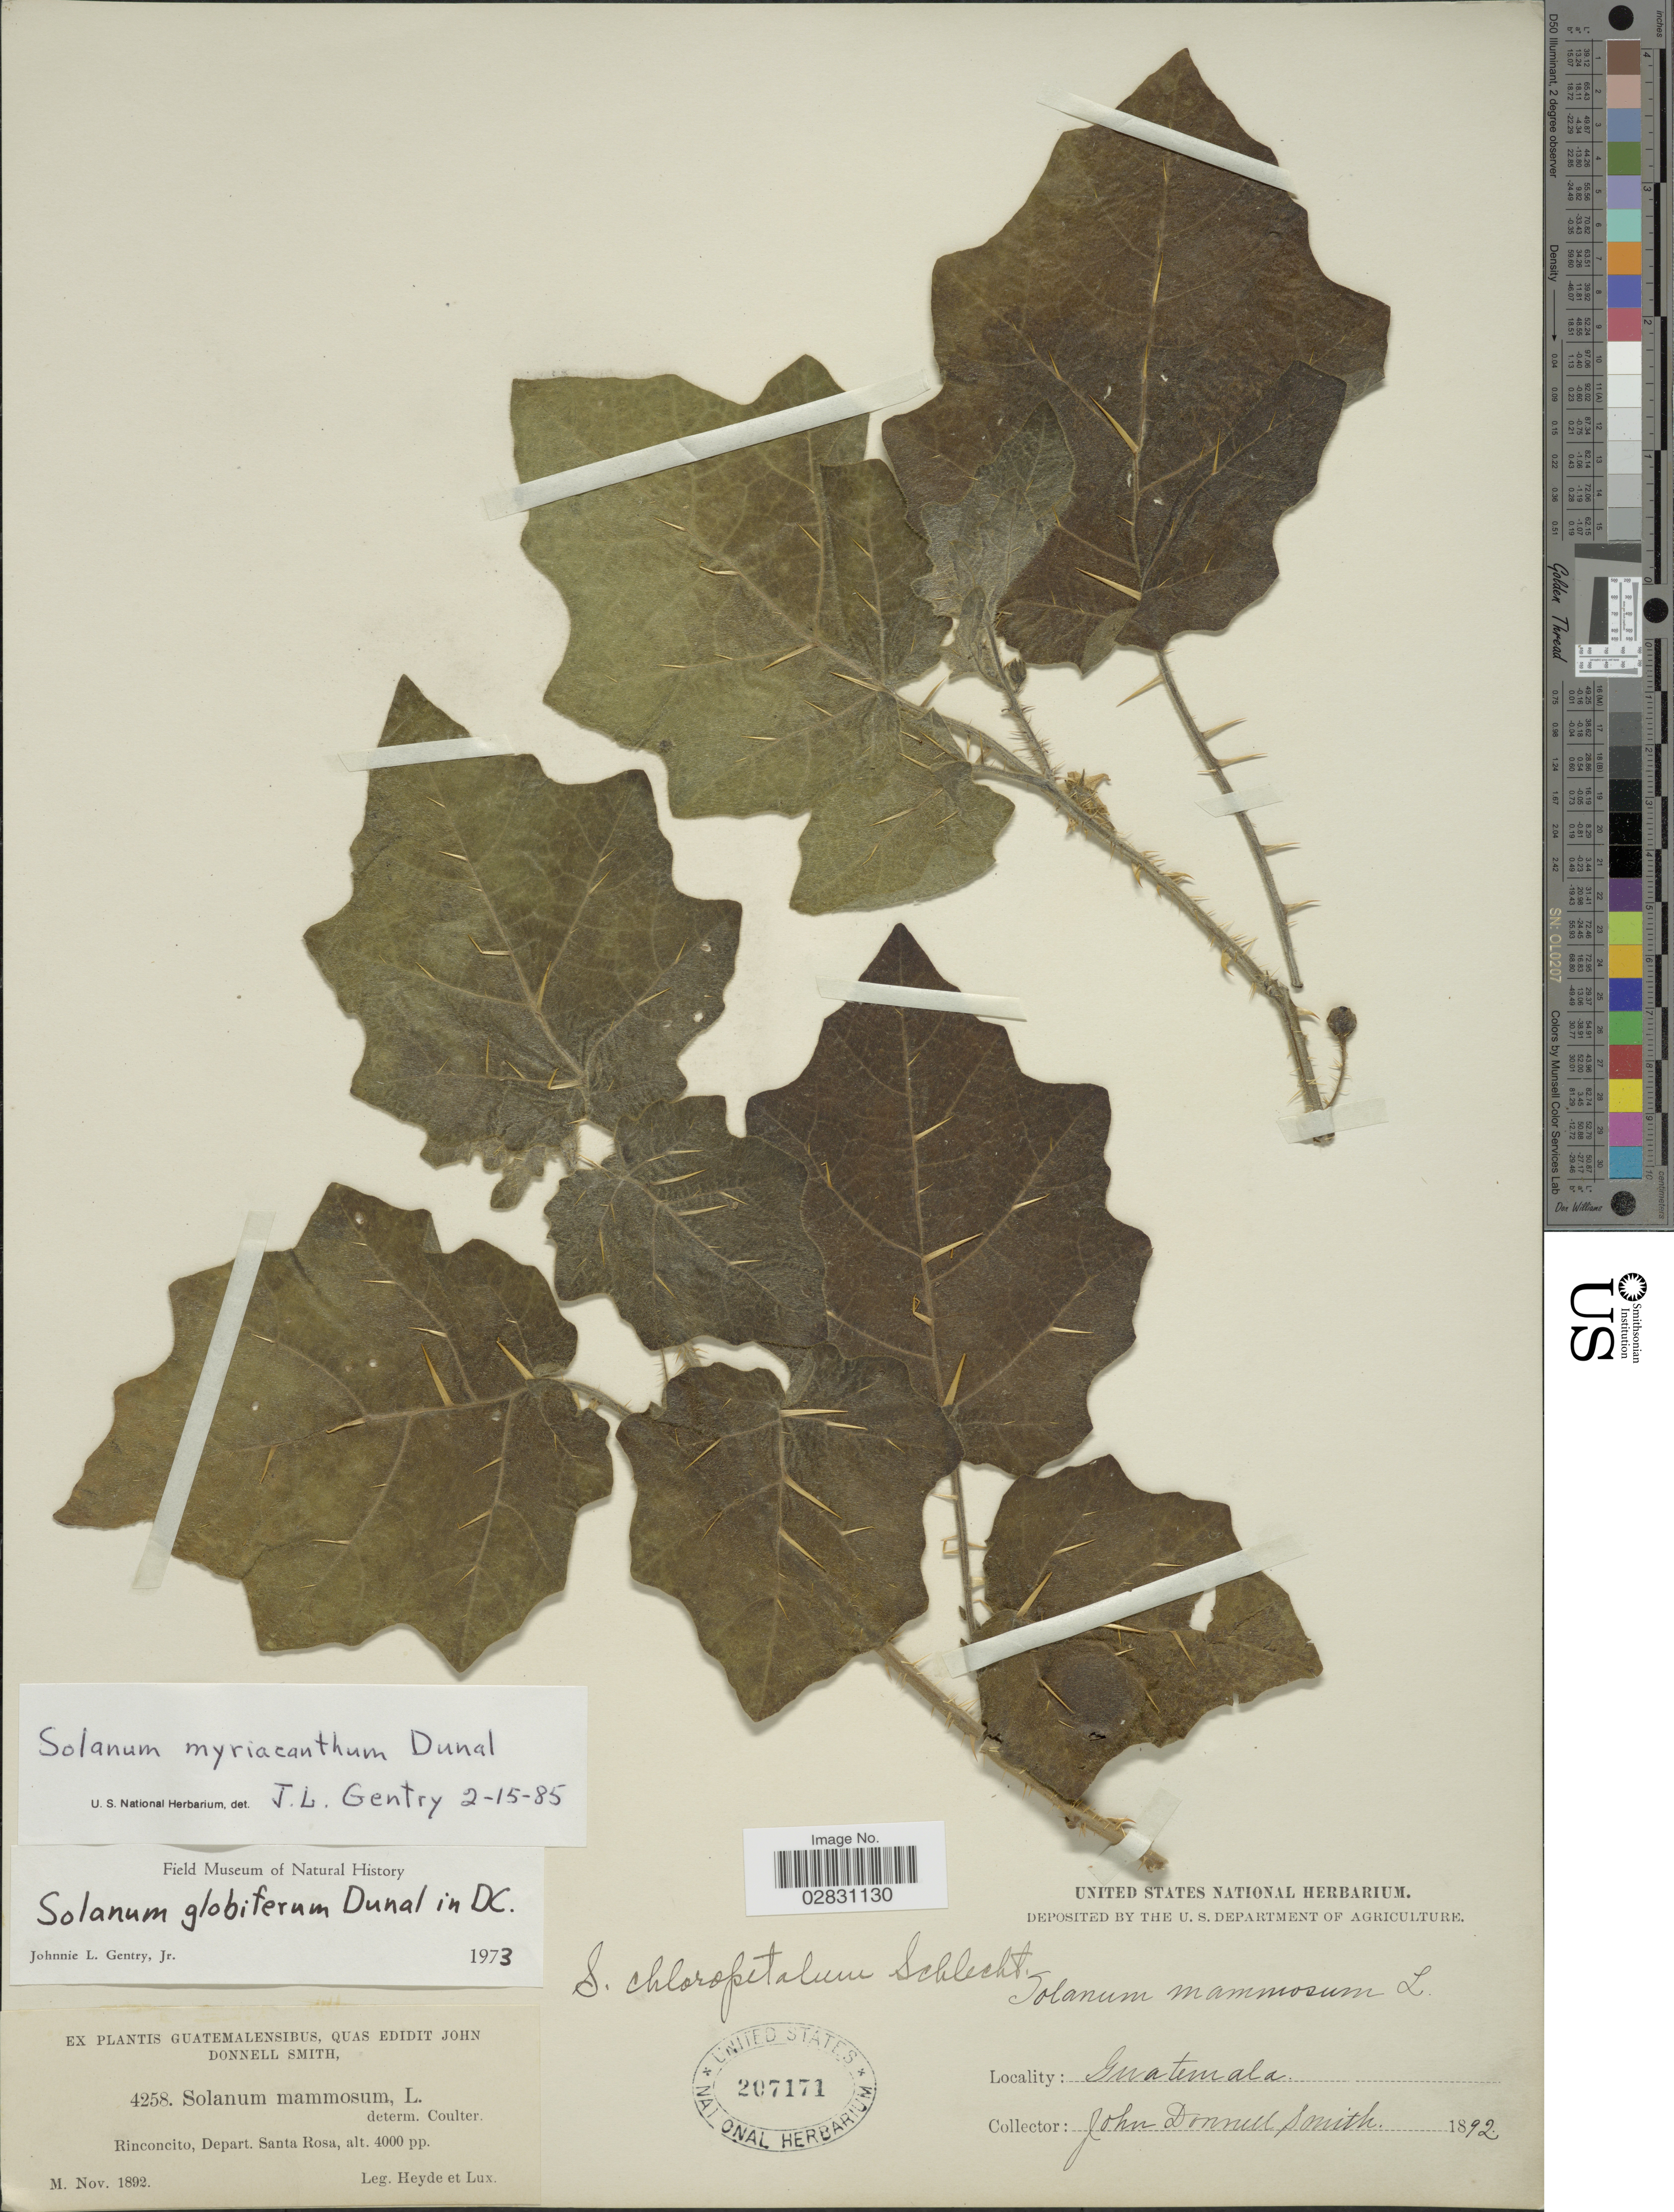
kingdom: Plantae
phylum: Tracheophyta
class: Magnoliopsida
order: Solanales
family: Solanaceae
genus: Solanum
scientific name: Solanum myrianthum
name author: Britton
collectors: Heyde & Lux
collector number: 4258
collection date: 1892-11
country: Guatemala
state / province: Santa Rosa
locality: Rinconcito, Depart. Santa Rosa.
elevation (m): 1219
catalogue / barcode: US 207171